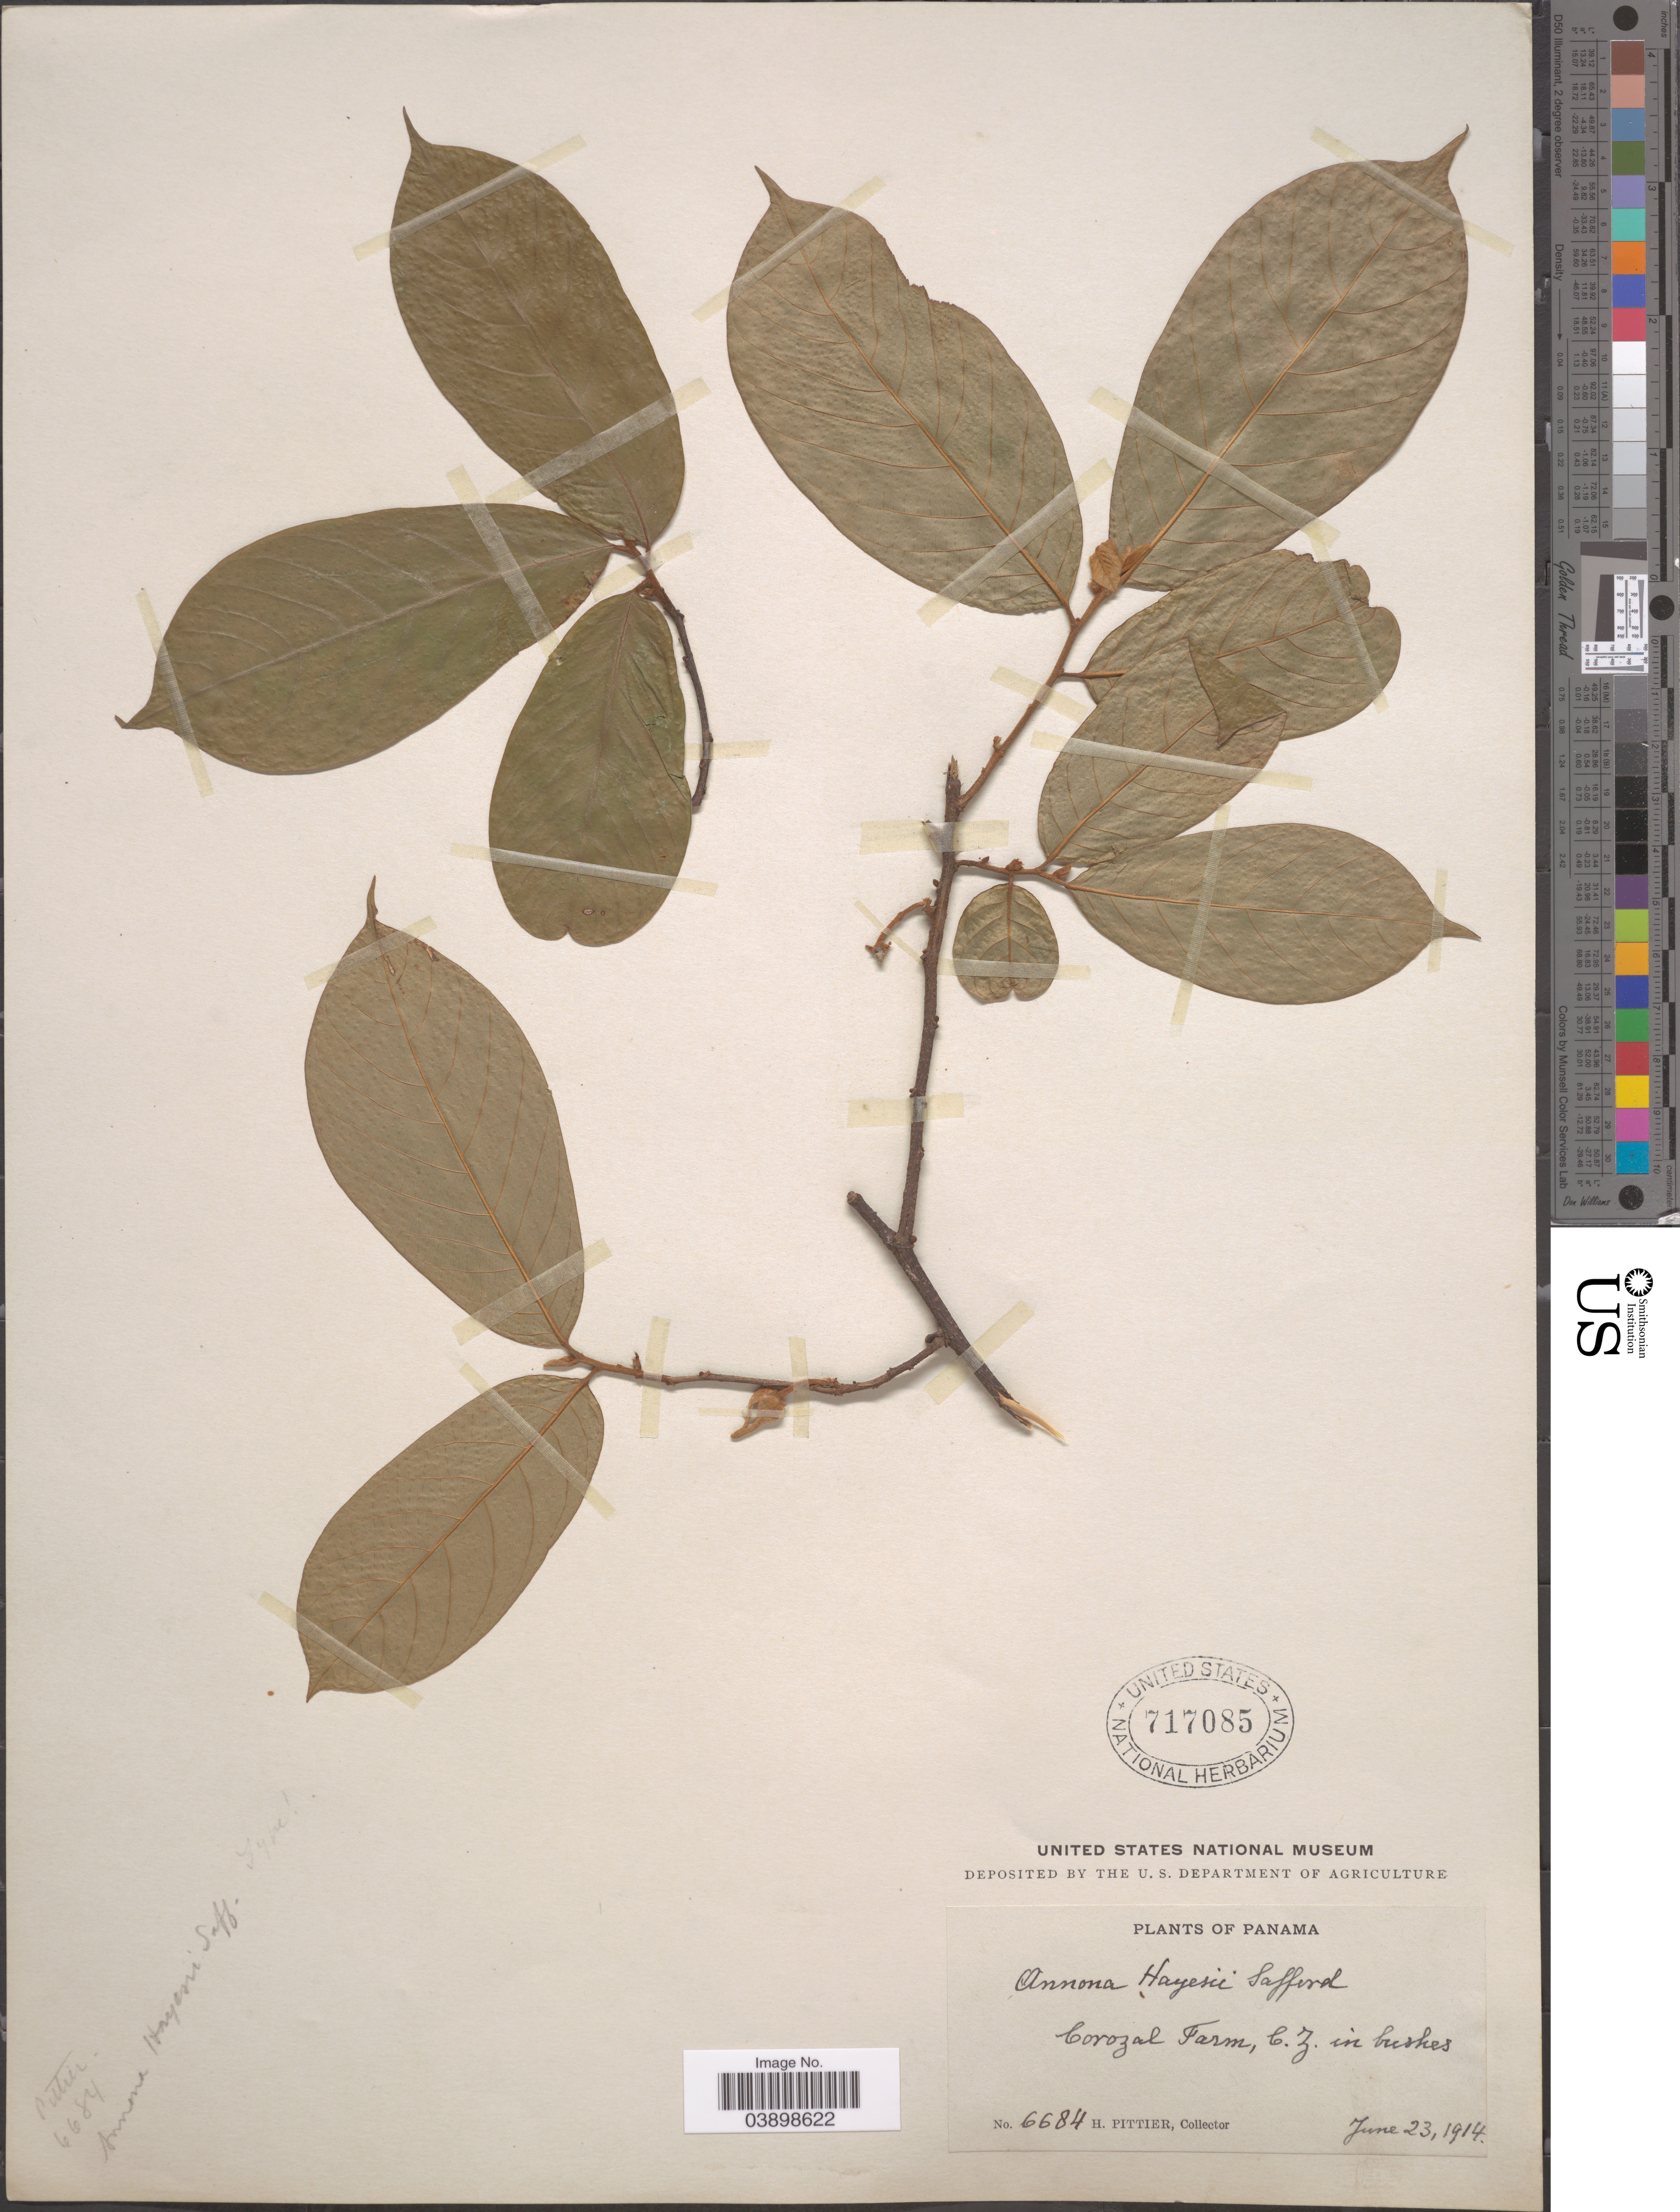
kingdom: Plantae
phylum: Tracheophyta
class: Magnoliopsida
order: Magnoliales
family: Annonaceae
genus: Annona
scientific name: Annona hayesii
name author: Saff. in Standl.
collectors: H. F. Pittier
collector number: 6684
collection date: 1914-06-23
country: Panama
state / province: Colón / Panamá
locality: Corozal Farm, C.Z. in bushes.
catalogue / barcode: US 717085